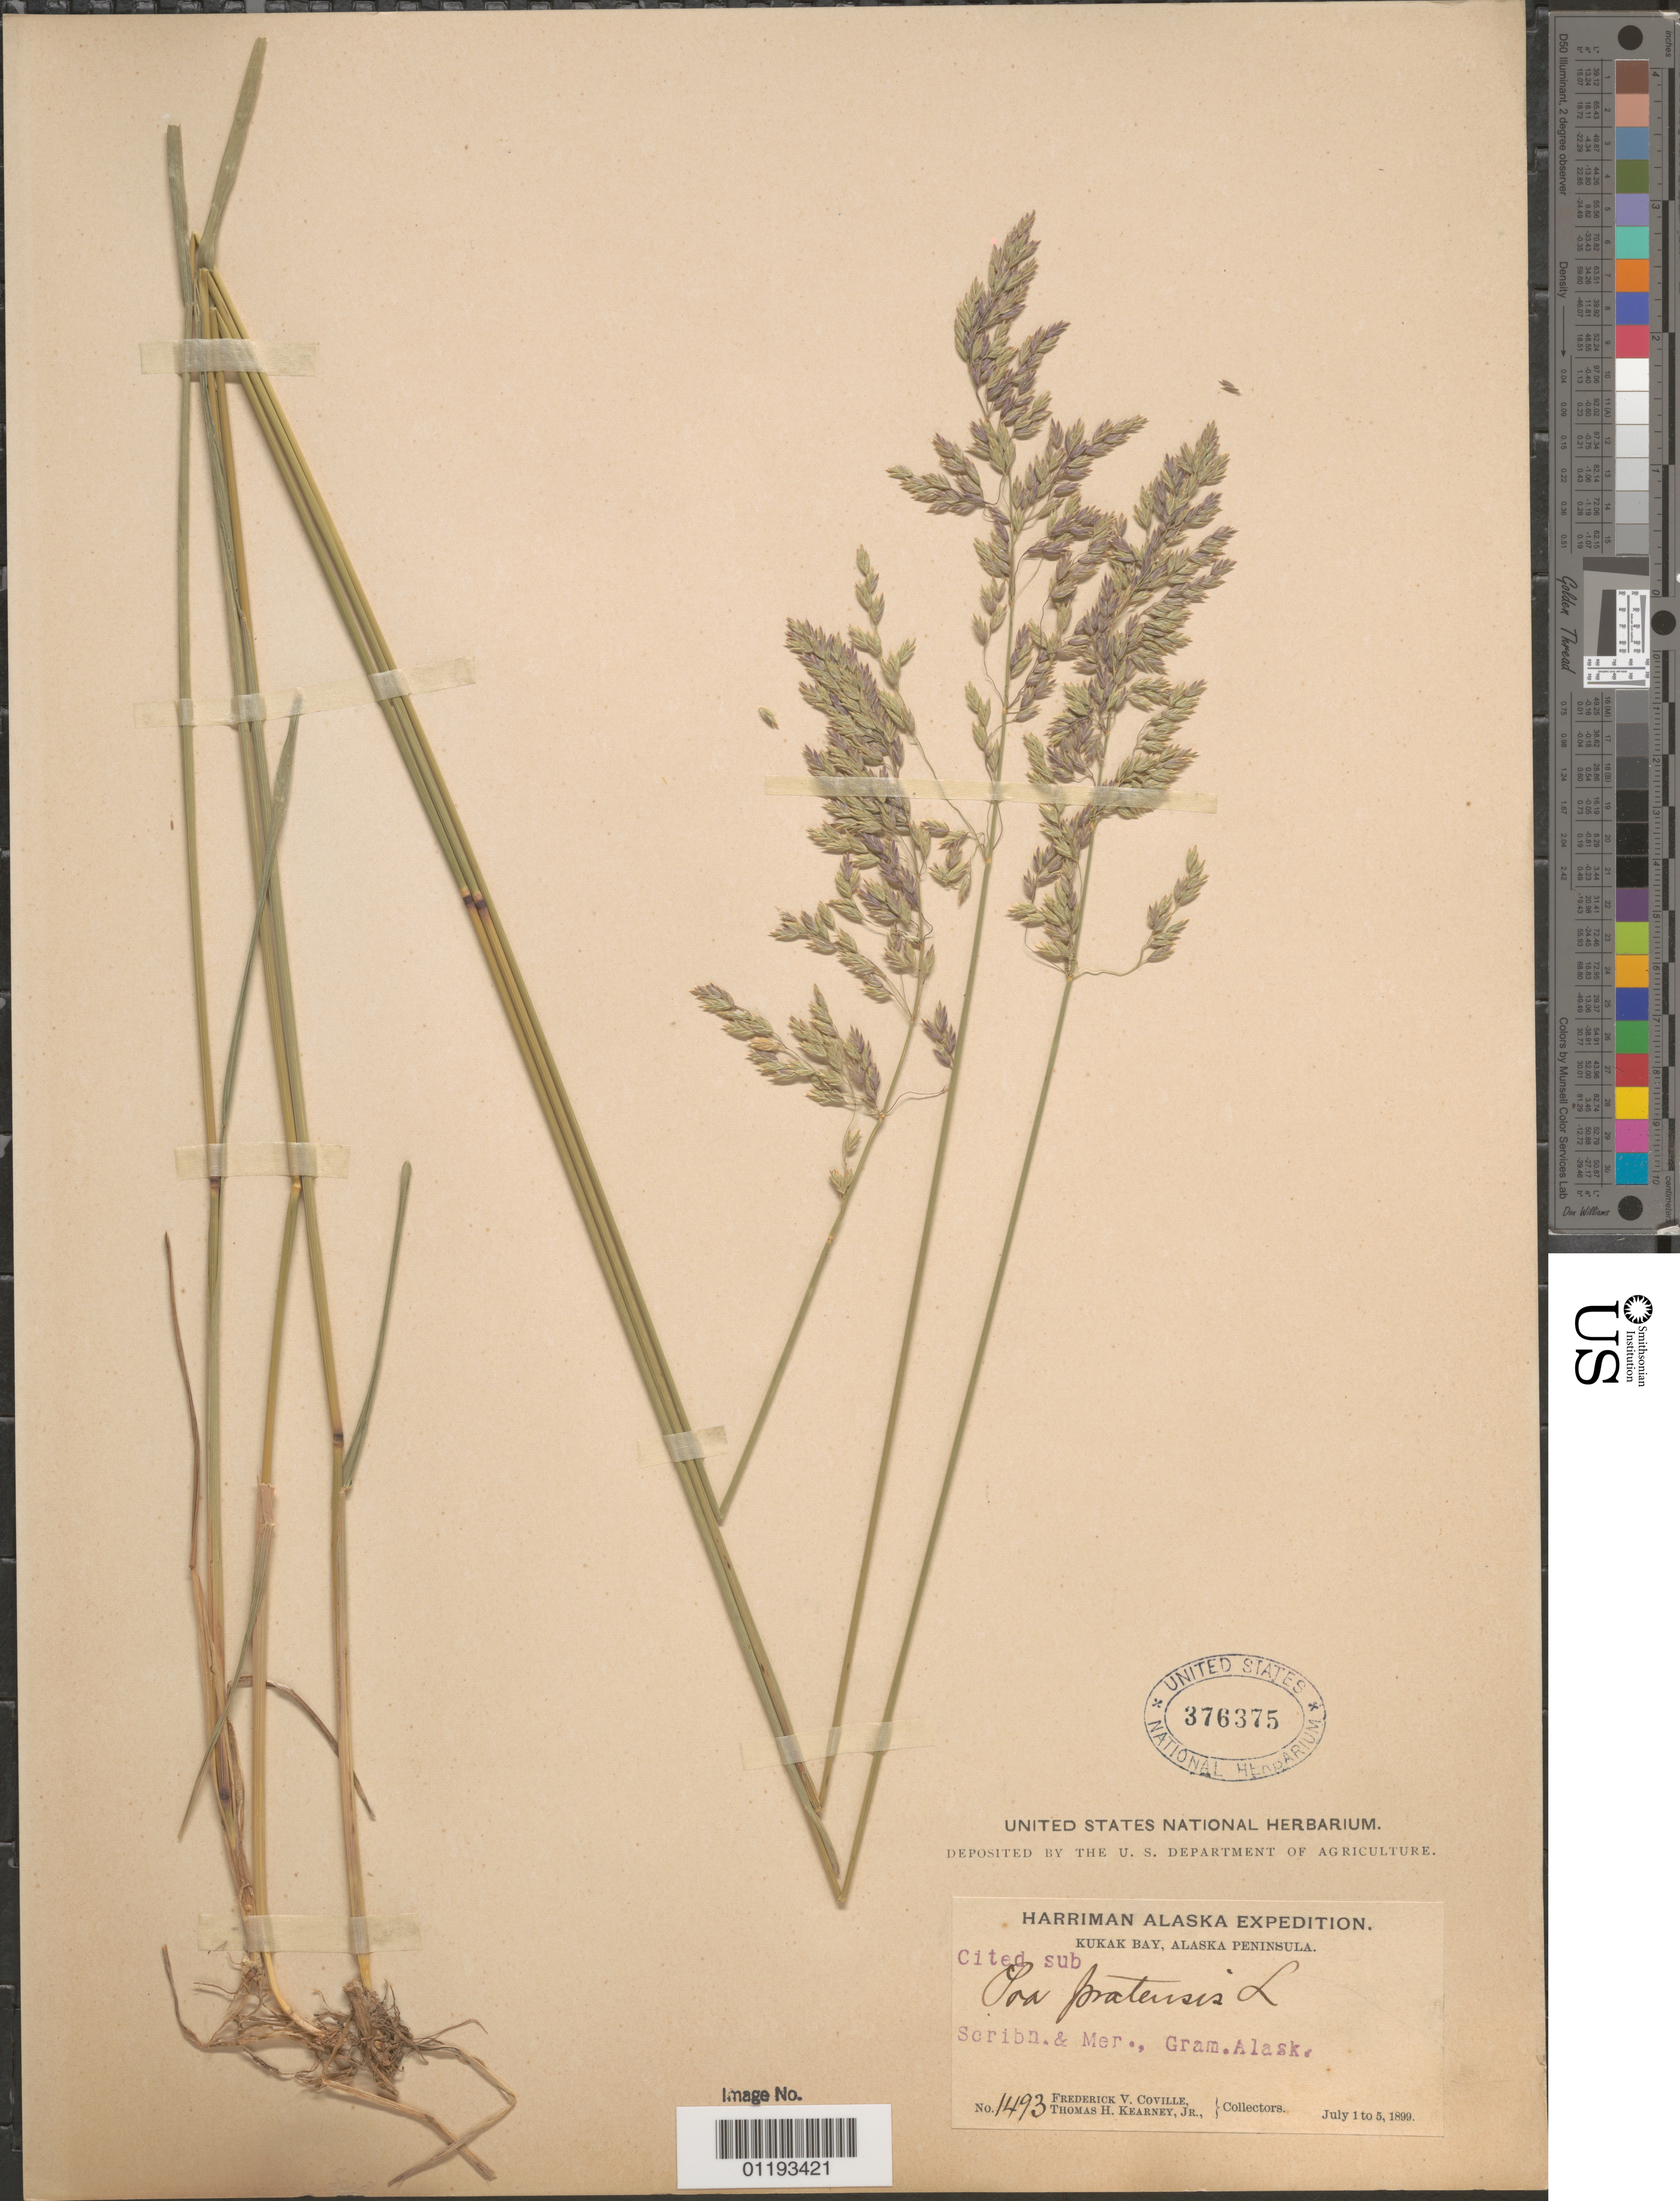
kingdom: Plantae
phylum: Tracheophyta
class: Liliopsida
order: Poales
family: Poaceae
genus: Poa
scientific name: Poa pratensis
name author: L.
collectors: F. V. Coville & F. Funston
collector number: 1493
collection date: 1899-07-01/1899-07-05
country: United States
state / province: Alaska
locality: Kukak Bay, Alaska Peninsula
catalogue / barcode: US 376375